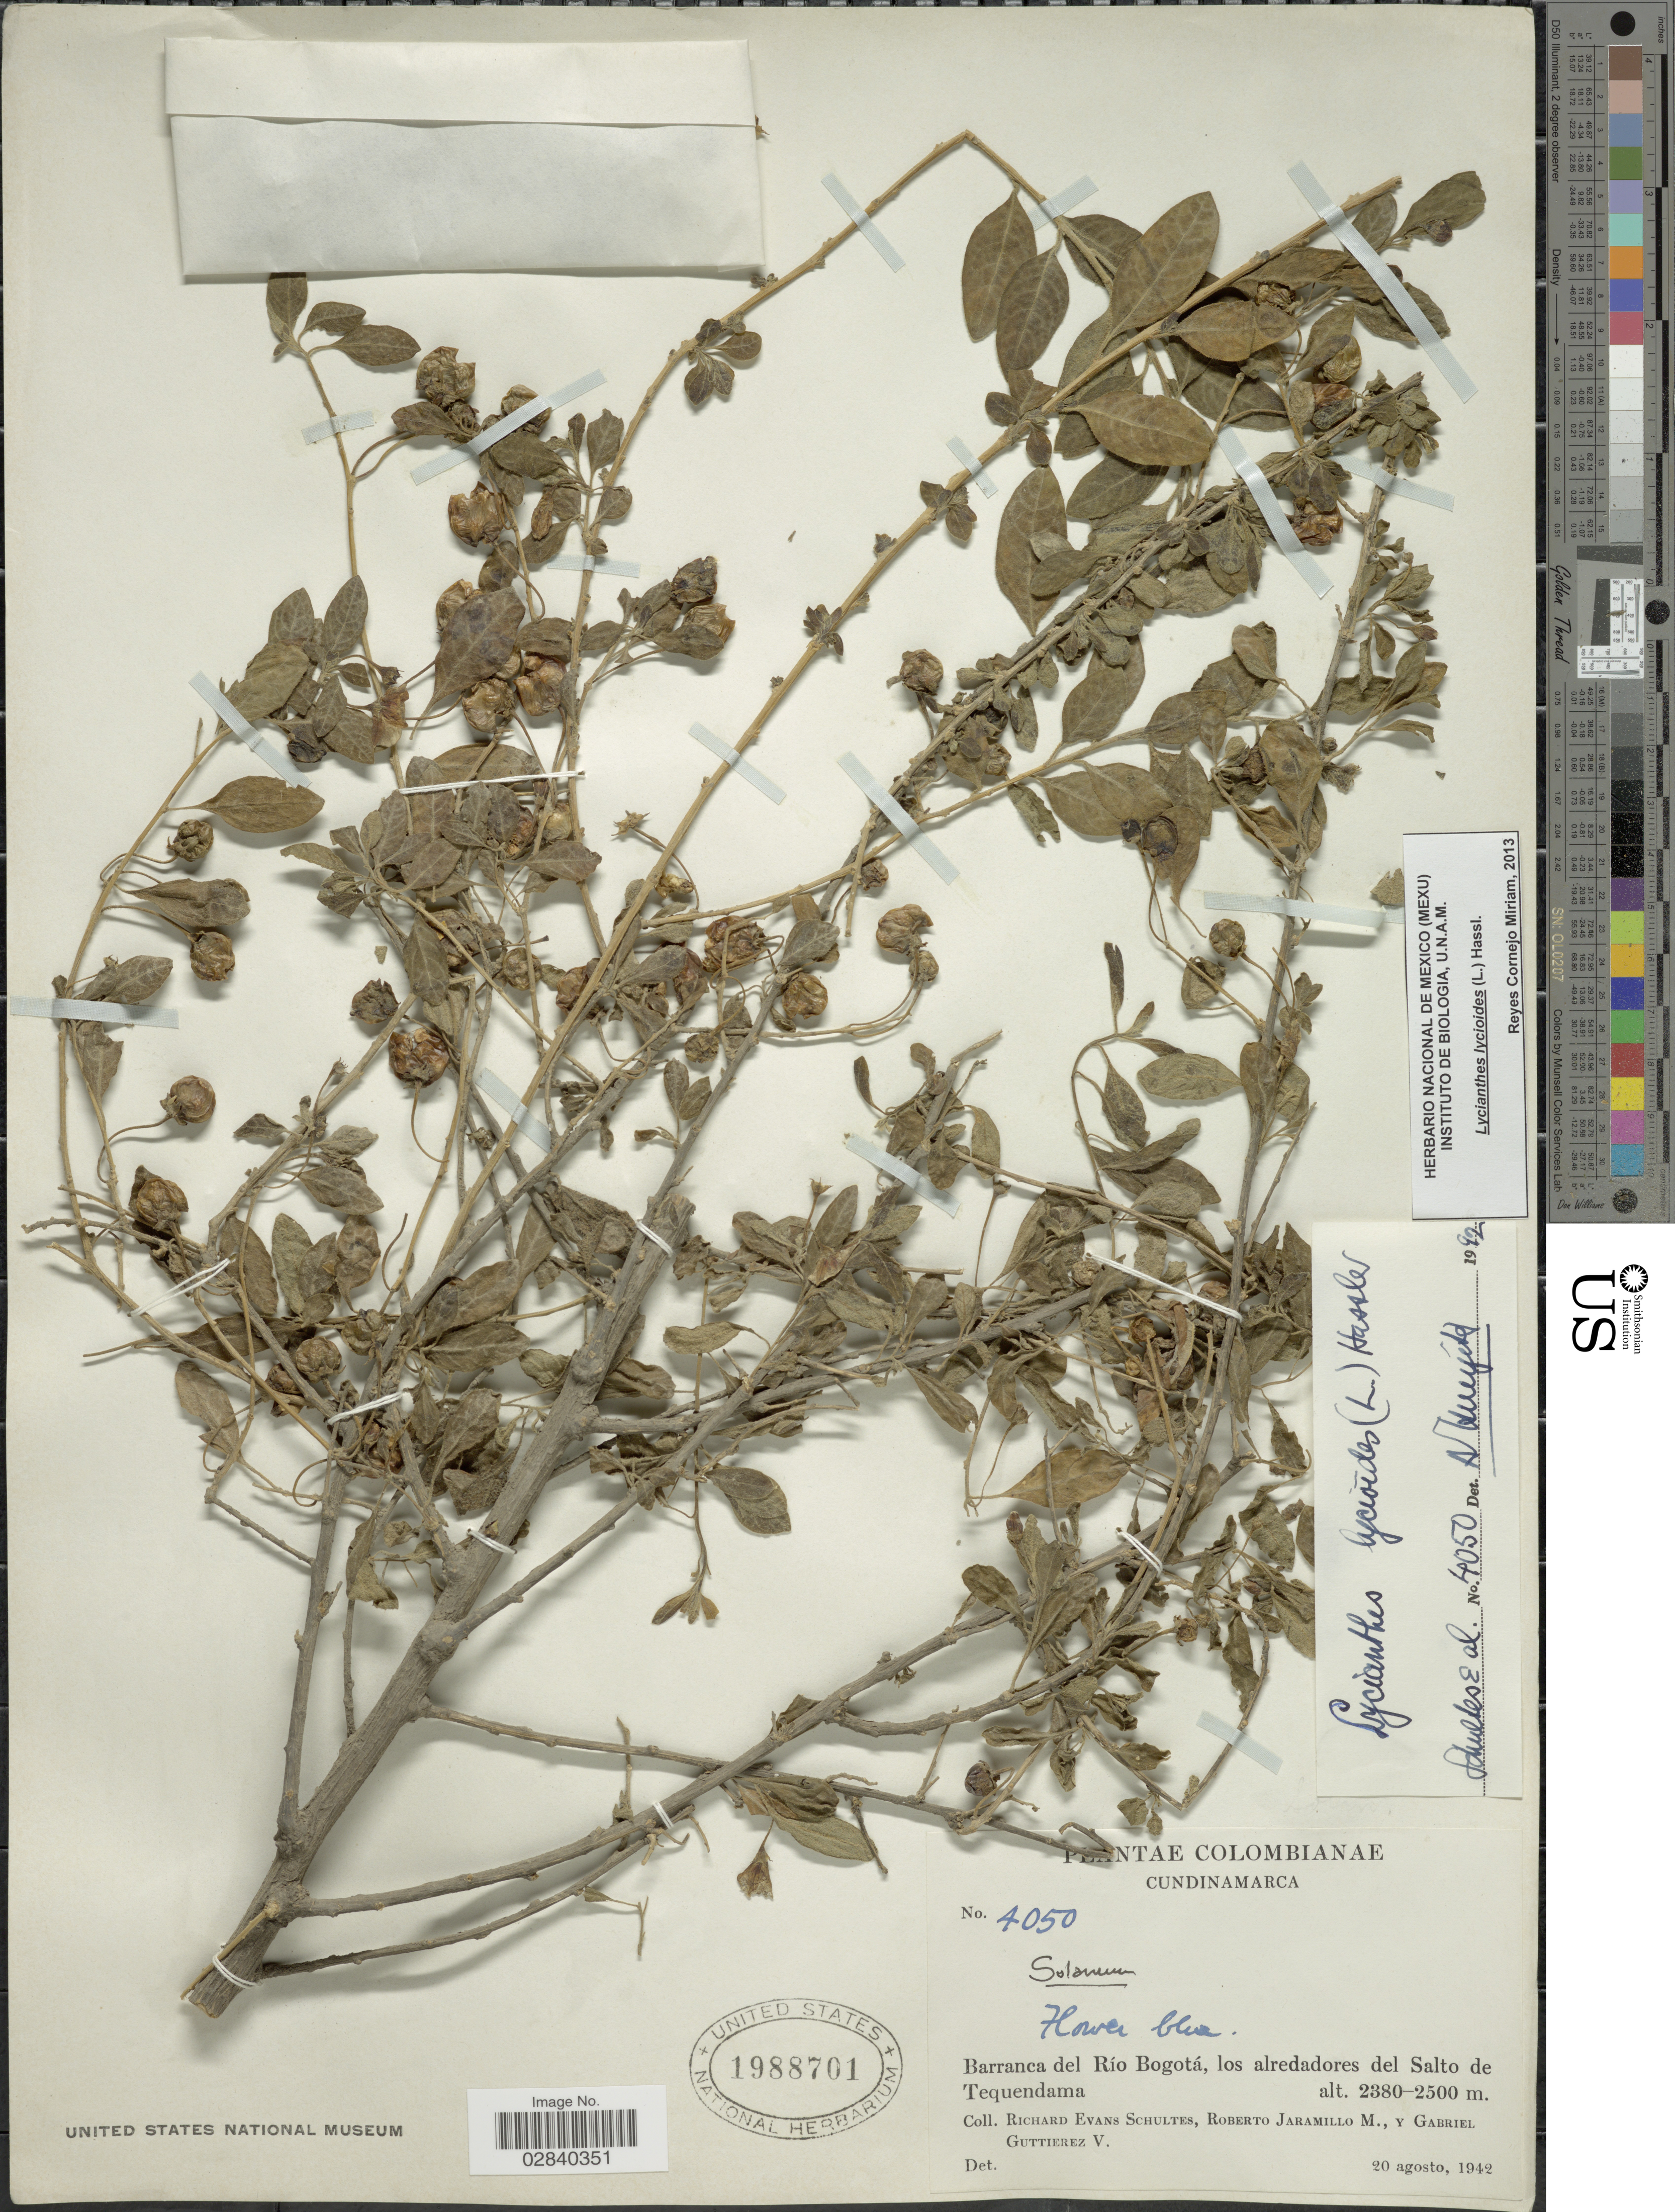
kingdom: Plantae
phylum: Tracheophyta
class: Magnoliopsida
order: Solanales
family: Solanaceae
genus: Lycianthes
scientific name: Lycianthes lycioides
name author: (L.) Hassl.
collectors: R. E. Schultes, R. Jaramillo M. & G. Guttierez V.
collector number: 4050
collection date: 1942-08-20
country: Colombia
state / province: Cundinamarca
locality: Barranca del Río Bogotá, los alredadores del Salto de Tequendama.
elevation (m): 2380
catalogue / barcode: US 1988701